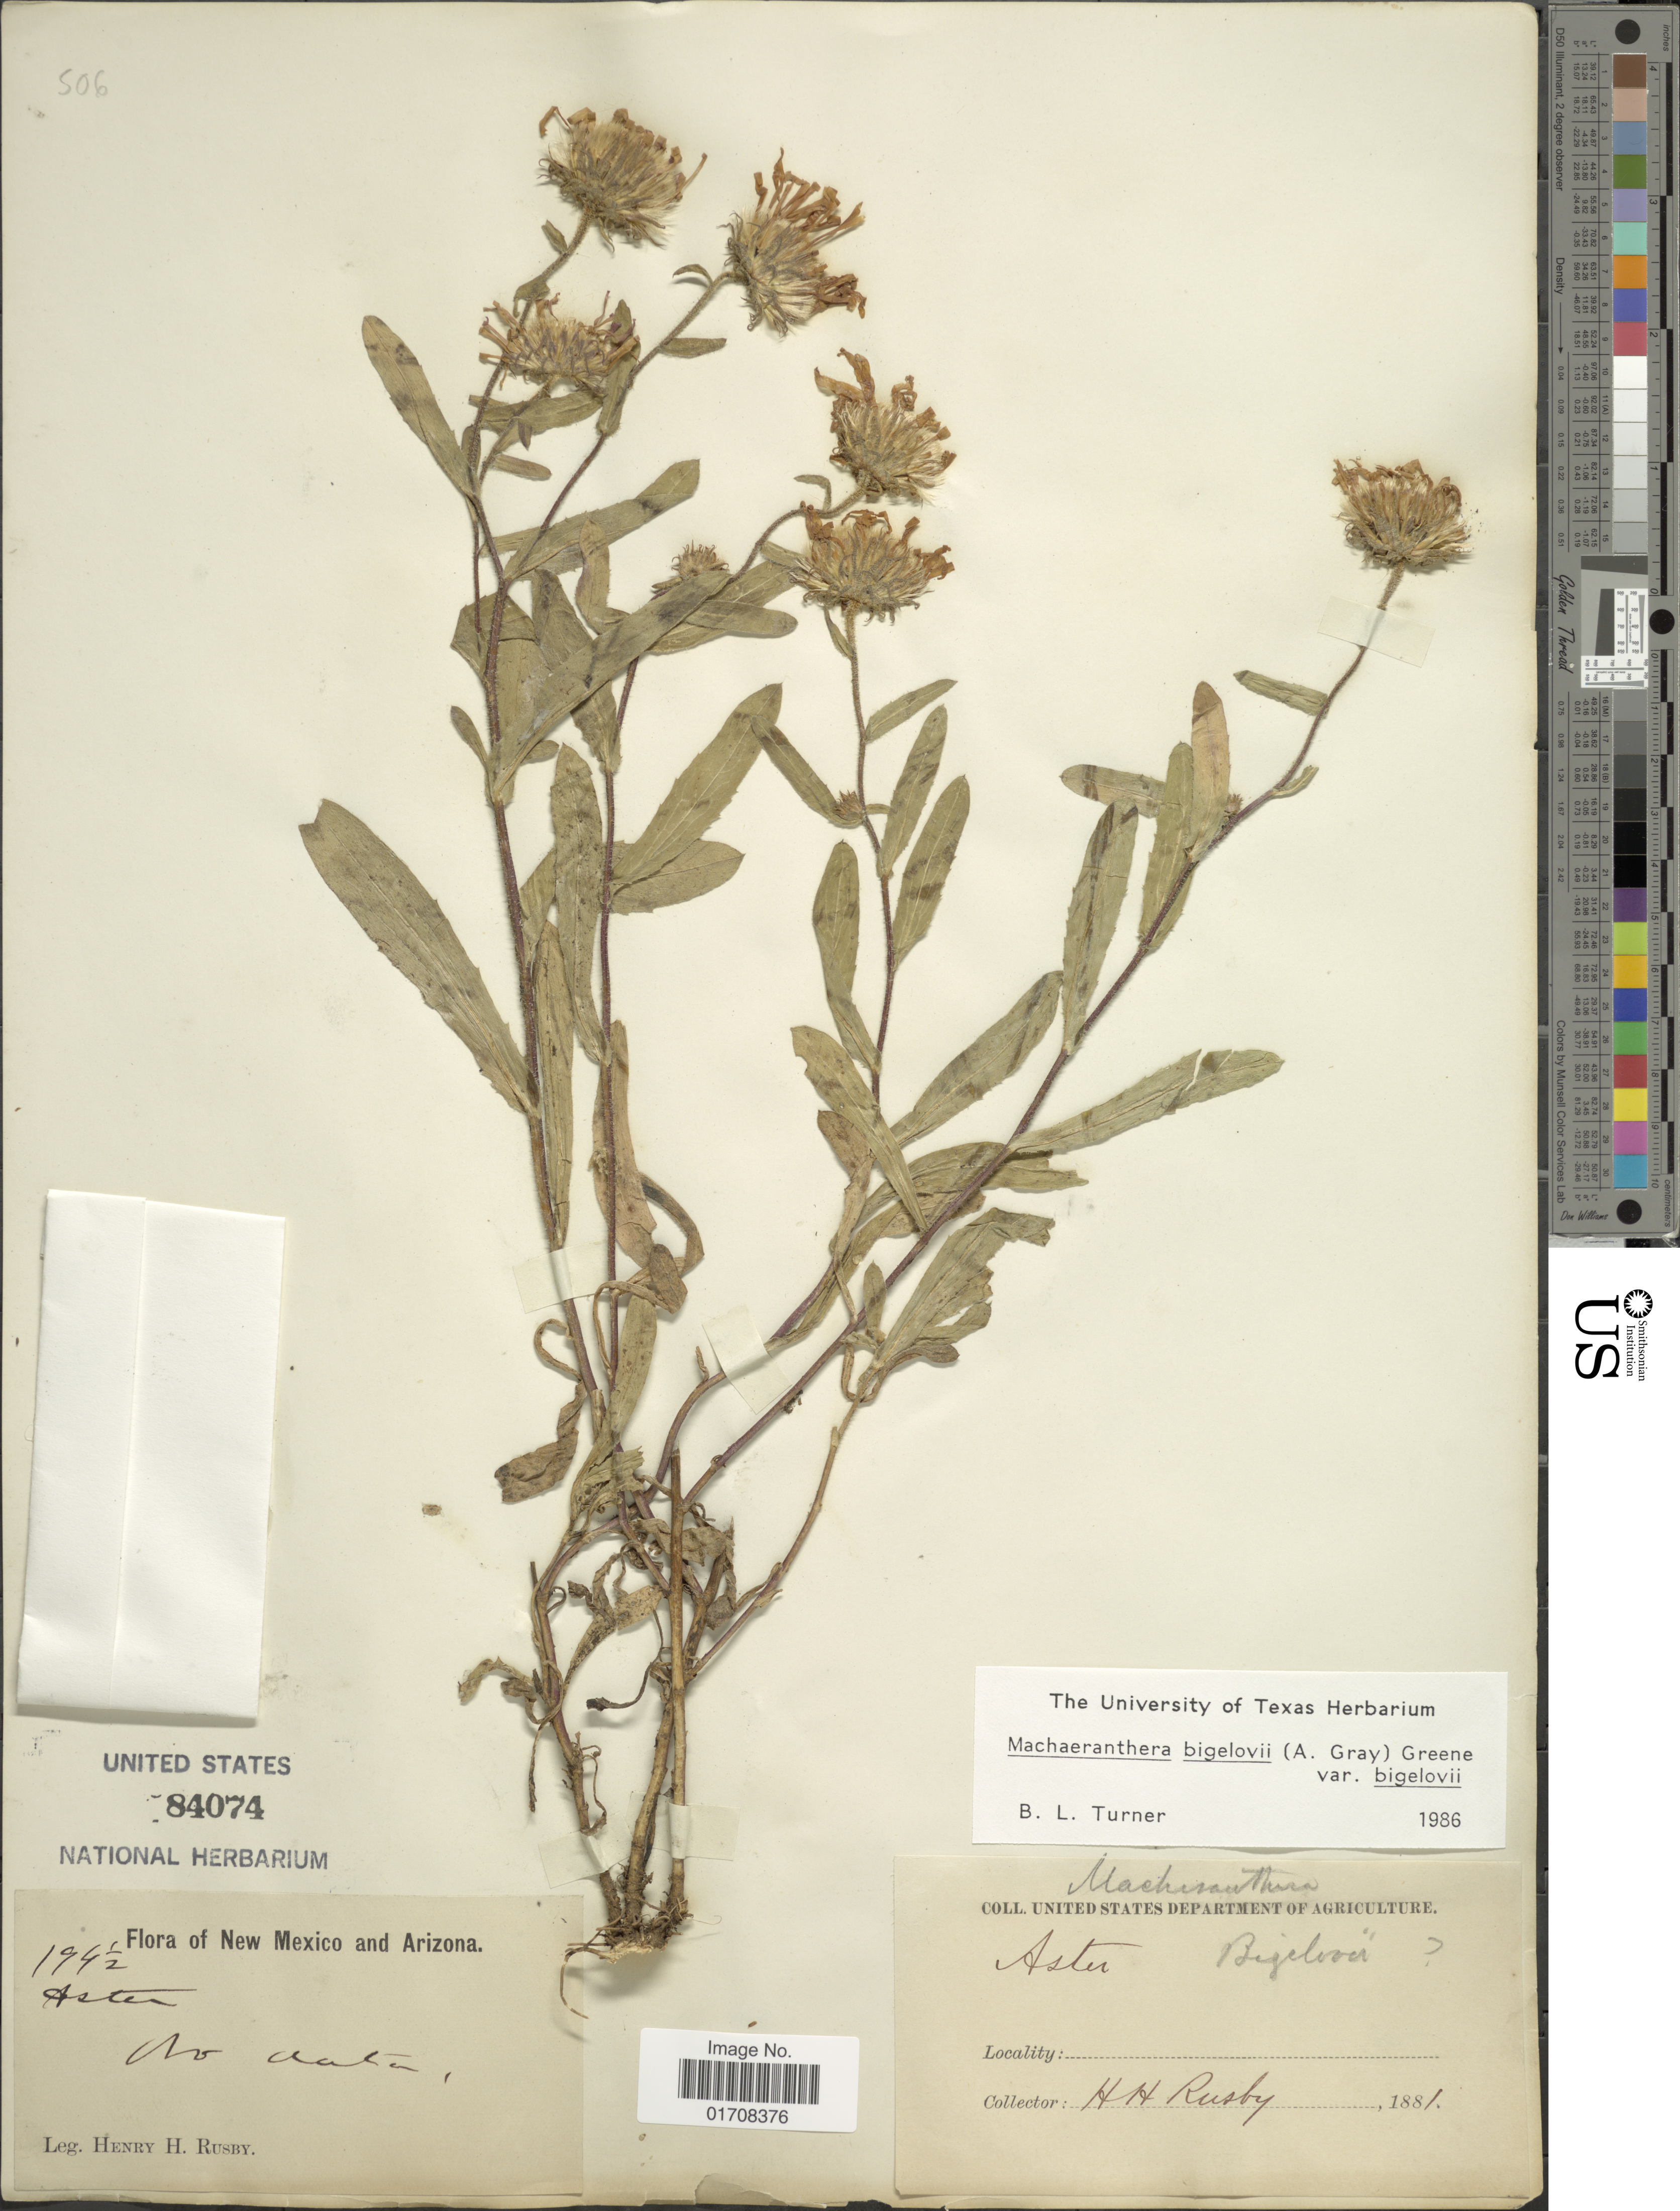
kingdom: Plantae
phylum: Tracheophyta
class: Magnoliopsida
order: Asterales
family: Asteraceae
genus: Machaeranthera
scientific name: Machaeranthera bigelovii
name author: (A. Gray) Greene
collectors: H. H. Rusby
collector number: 194½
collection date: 1881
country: United States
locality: New Mexico and Arizona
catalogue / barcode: US 84074